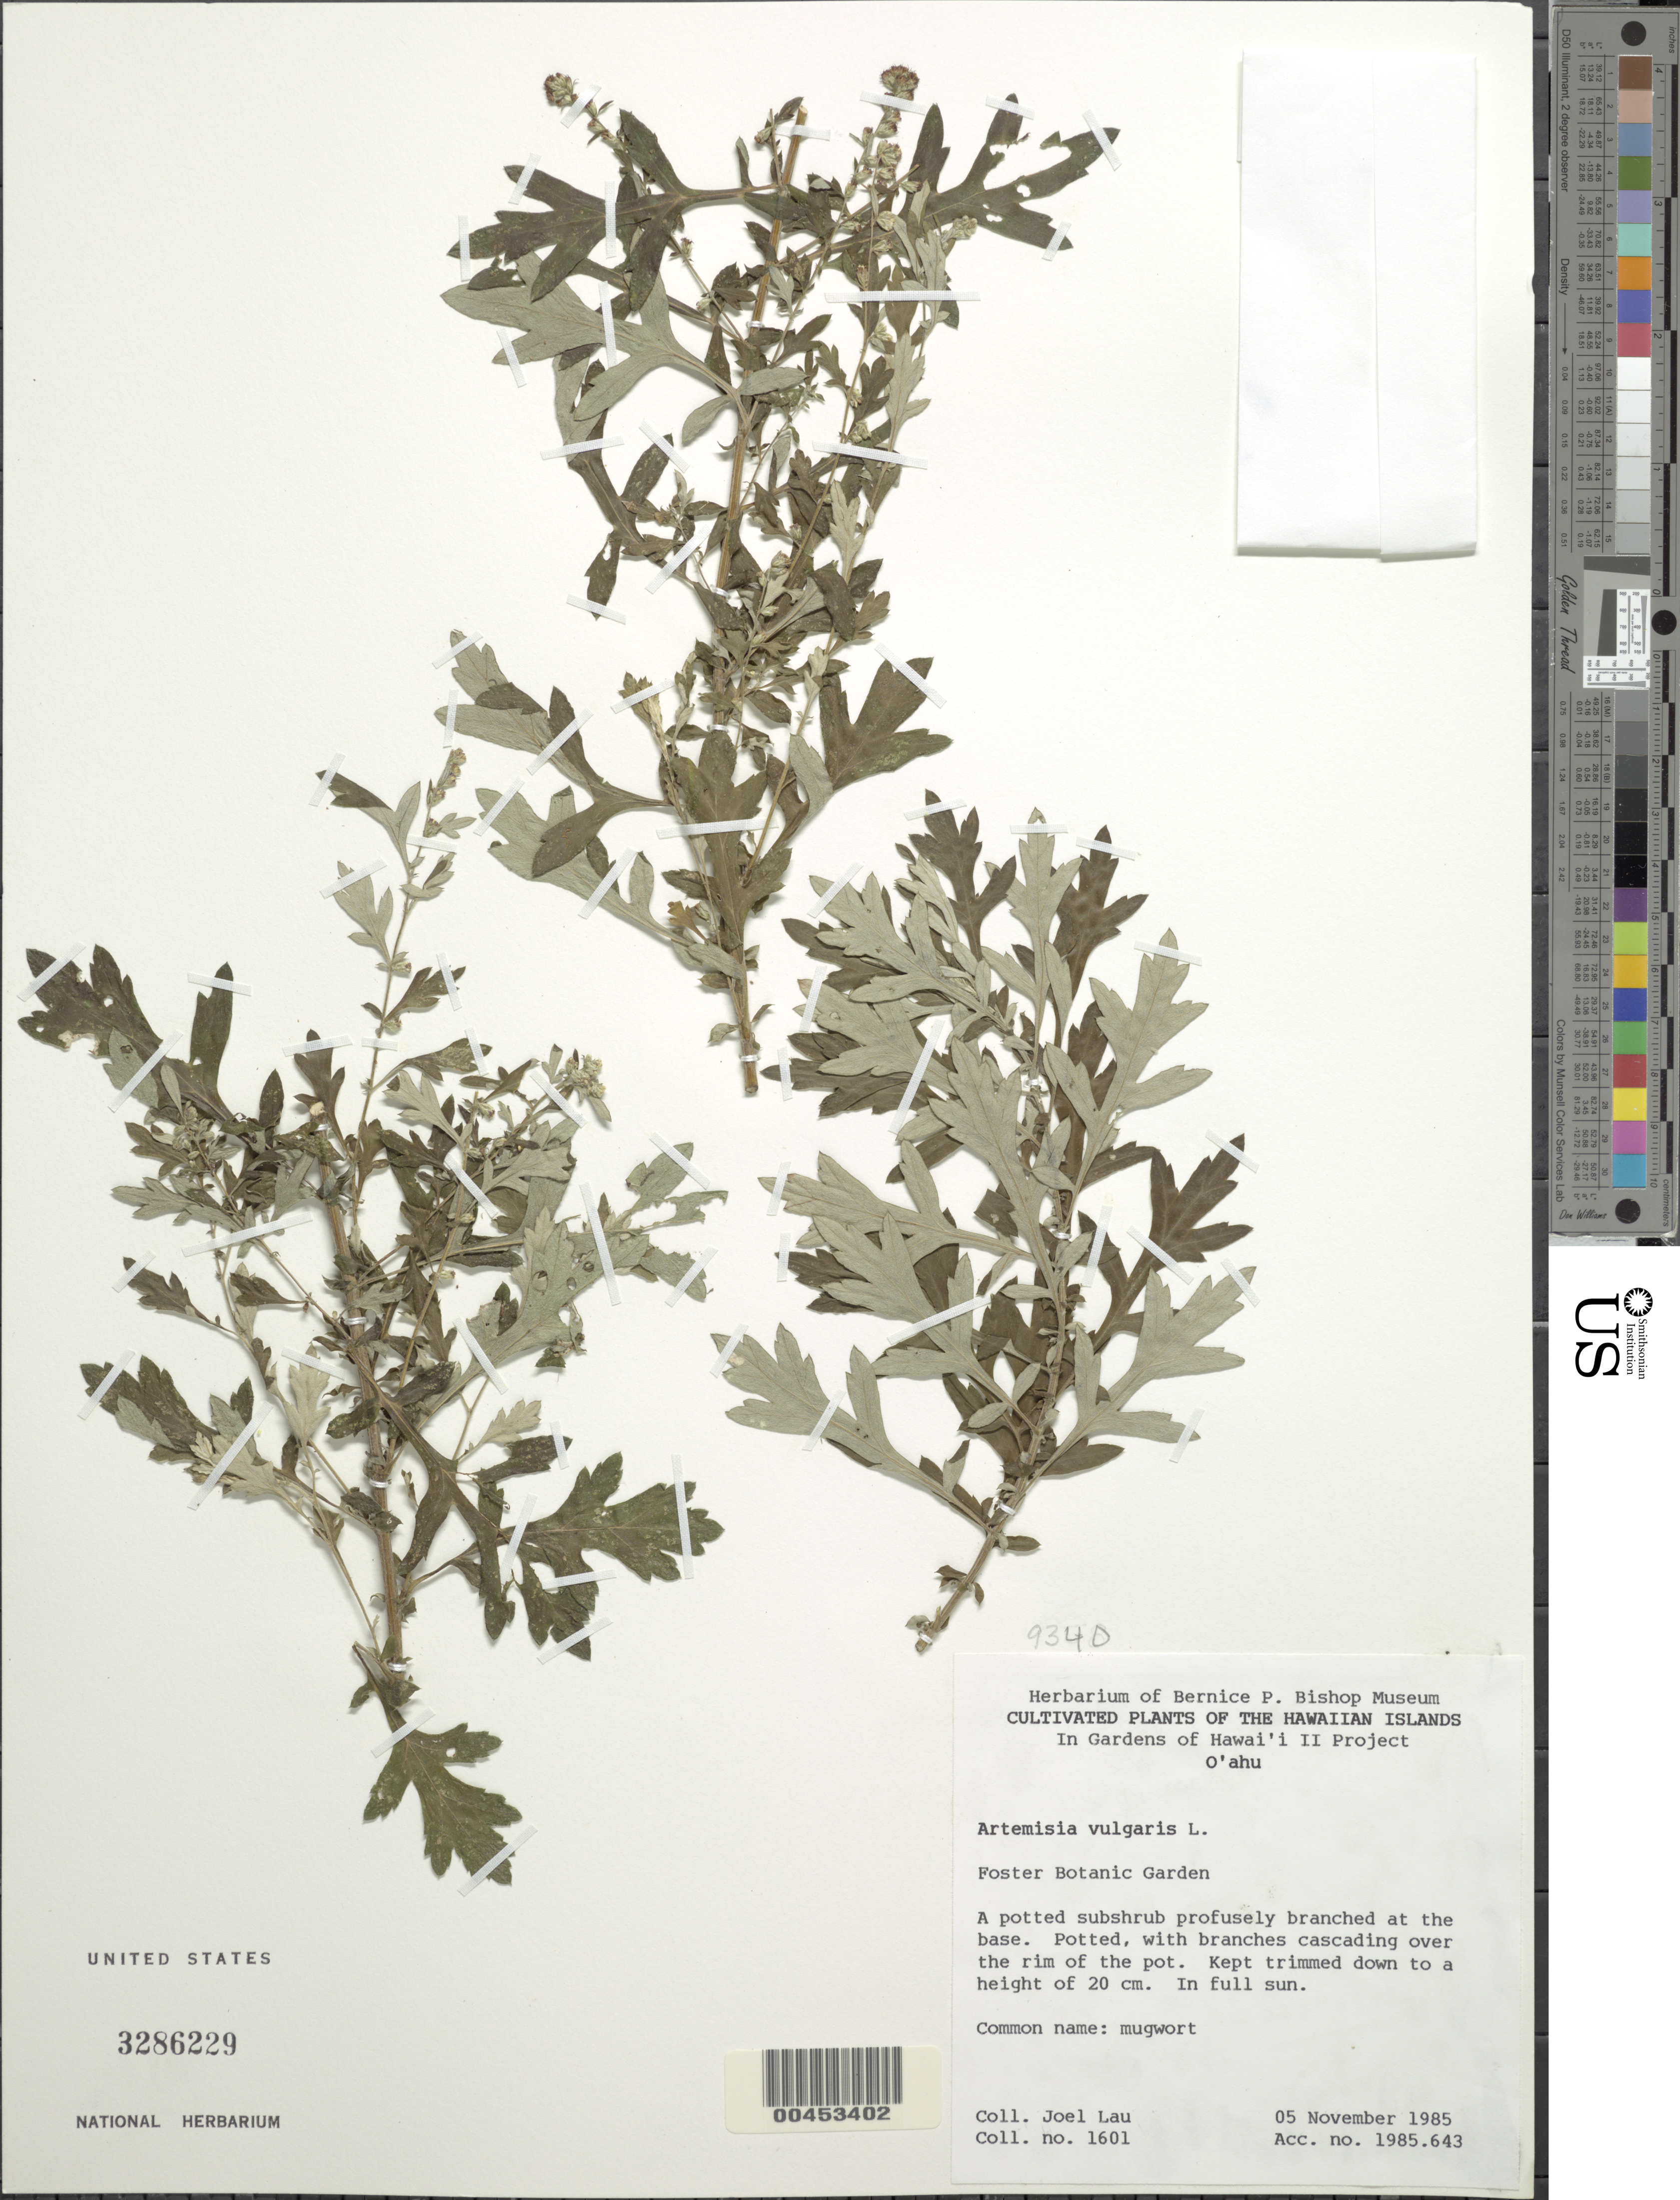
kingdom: Plantae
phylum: Tracheophyta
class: Magnoliopsida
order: Asterales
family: Asteraceae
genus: Artemisia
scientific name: Artemisia vulgaris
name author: L.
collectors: J. Lau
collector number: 1601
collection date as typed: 5 Nov 1985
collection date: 1985-11-05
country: United States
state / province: Hawaii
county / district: Honolulu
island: Oahu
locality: Foster Botanical Garden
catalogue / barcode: US 3286229